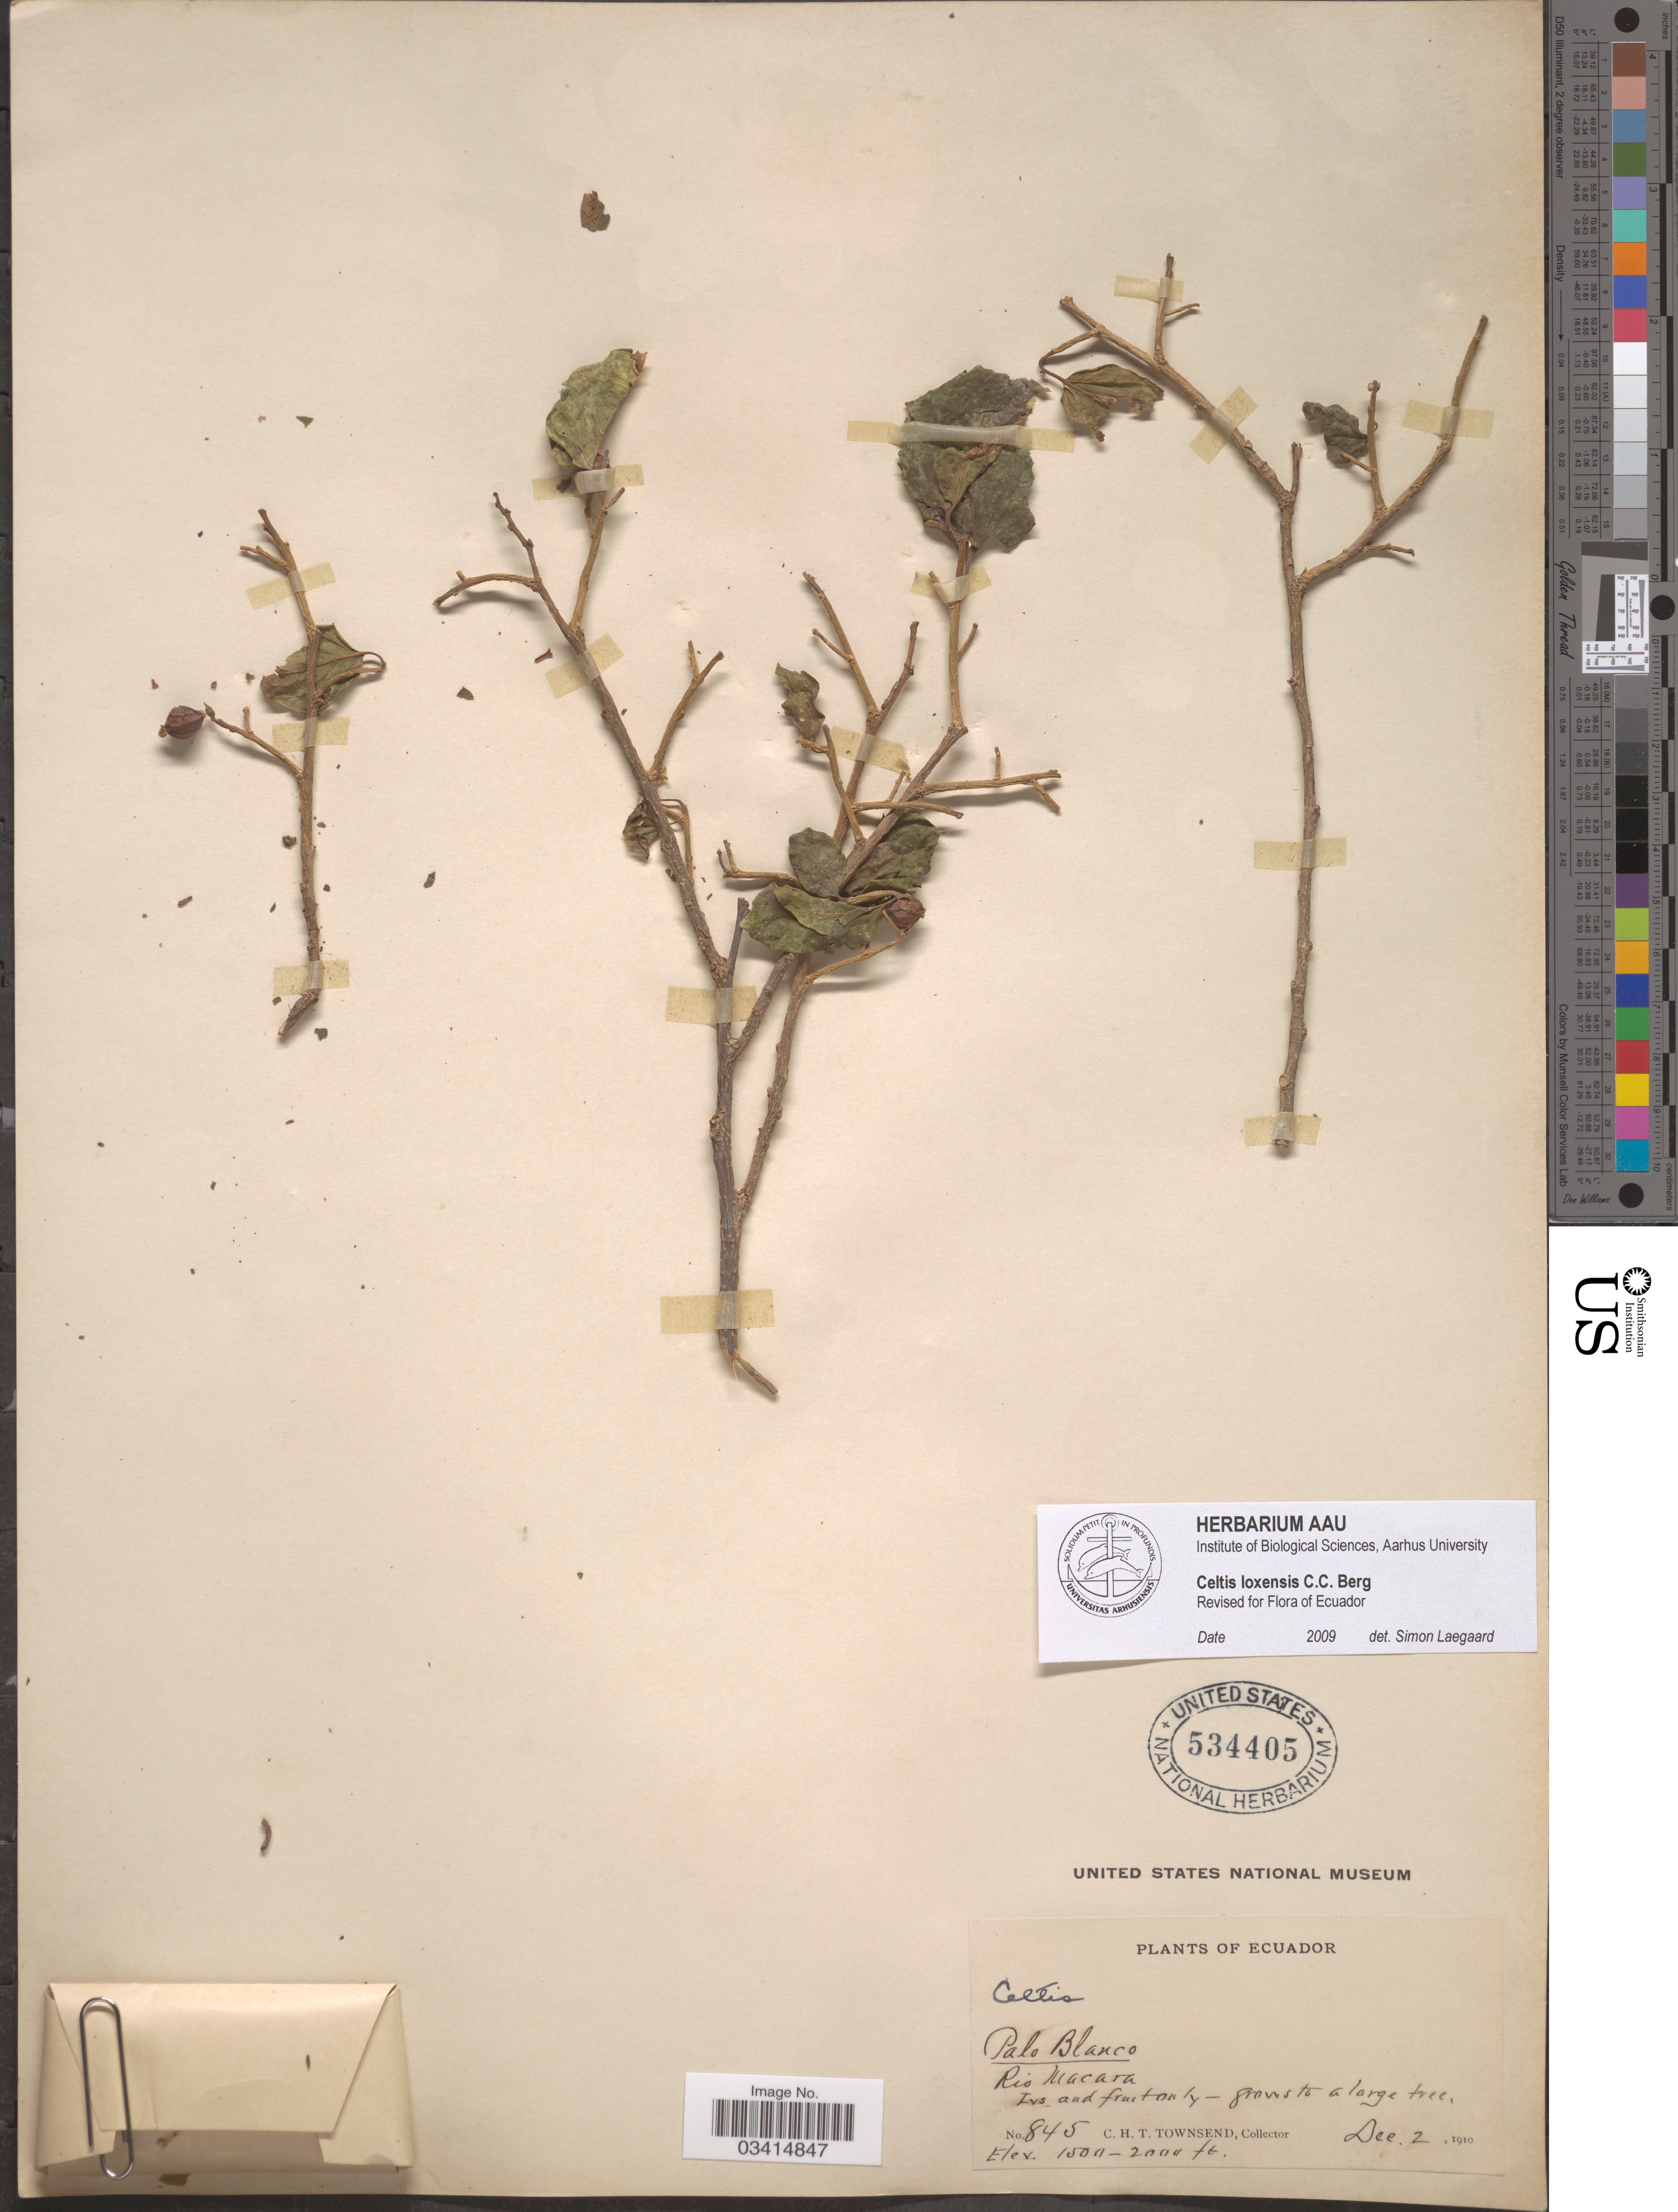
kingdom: Plantae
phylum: Tracheophyta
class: Magnoliopsida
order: Rosales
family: Cannabaceae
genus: Celtis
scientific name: Celtis loxensis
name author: C.C. Berg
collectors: C. H. T. Townsend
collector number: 845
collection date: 1910-12-02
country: Ecuador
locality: Palo Blanco. Rio Macara.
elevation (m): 457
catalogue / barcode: US 534405